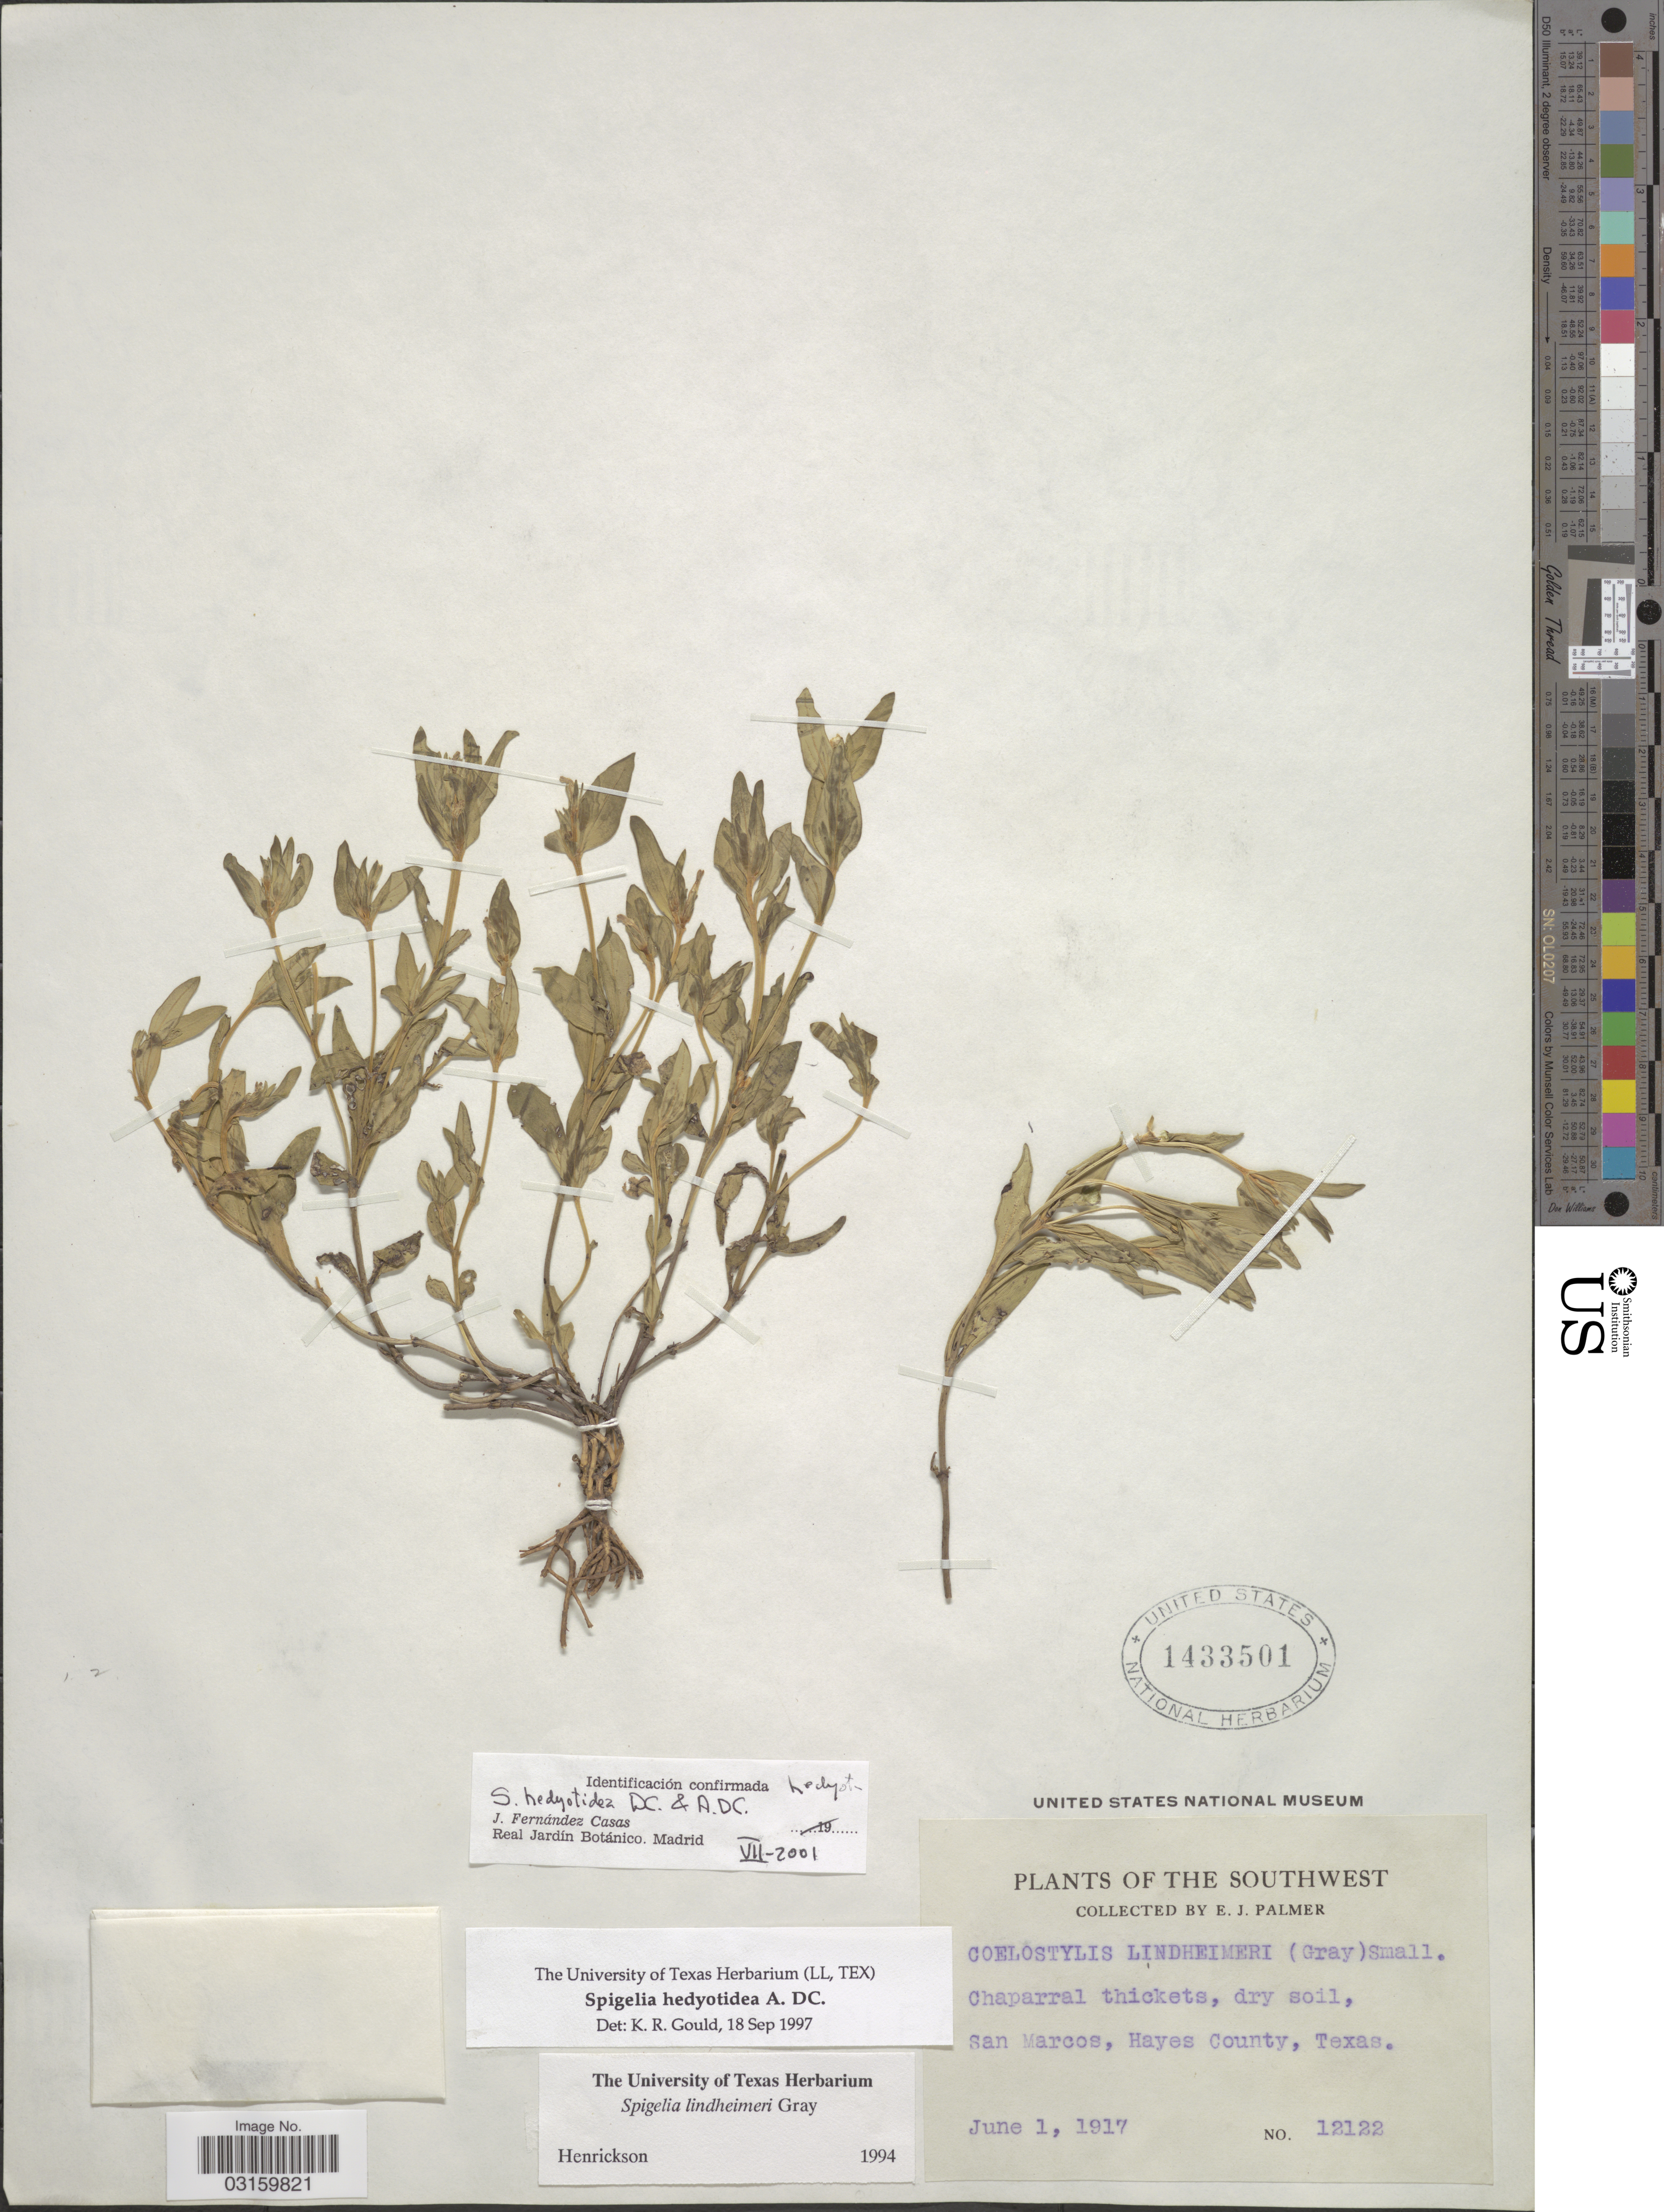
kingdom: Plantae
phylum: Tracheophyta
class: Magnoliopsida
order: Gentianales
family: Loganiaceae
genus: Spigelia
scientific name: Spigelia hedyotidea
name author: A. DC.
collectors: E. J. Palmer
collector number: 12122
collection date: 1917-06-01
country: United States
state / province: Texas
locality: The Southwest, San Marcos, Hayes County.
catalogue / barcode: US 1433501